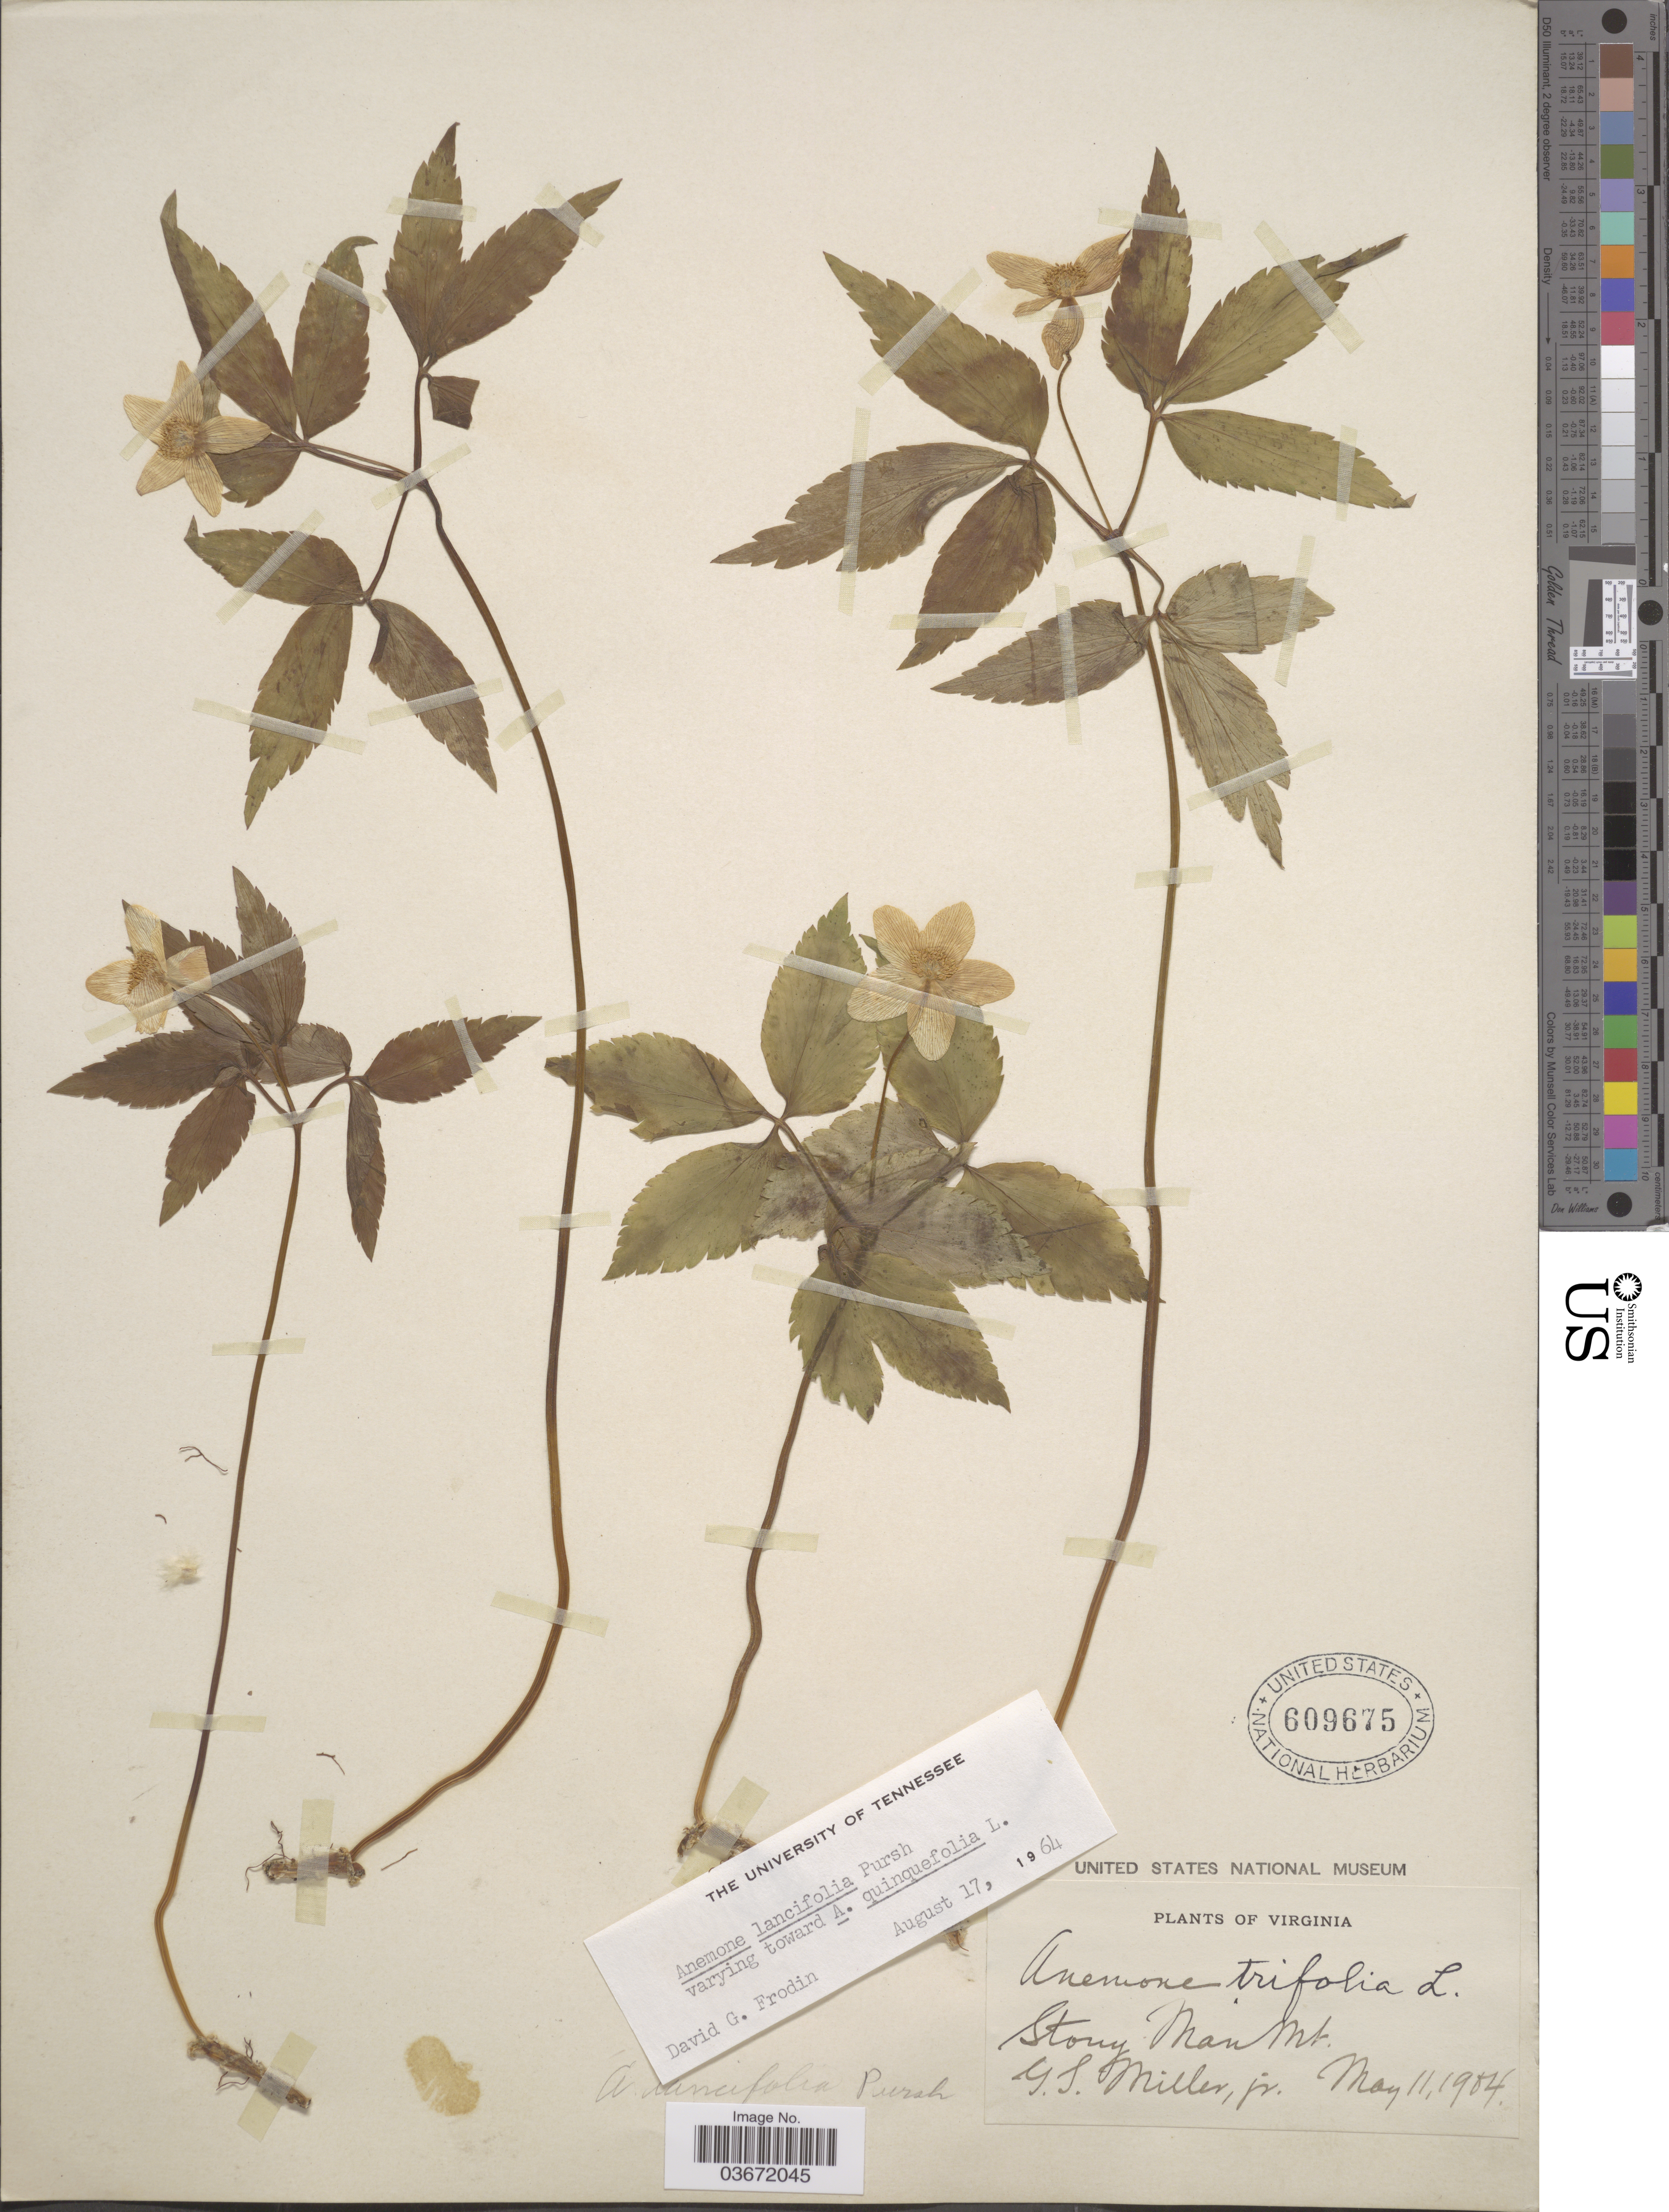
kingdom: Plantae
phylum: Tracheophyta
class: Magnoliopsida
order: Ranunculales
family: Ranunculaceae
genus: Anemone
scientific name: Anemone lancifolia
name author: Pursh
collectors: G. S. Miller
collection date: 1904-05-11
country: United States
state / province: Virginia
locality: Stony Man Mt.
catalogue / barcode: US 609675